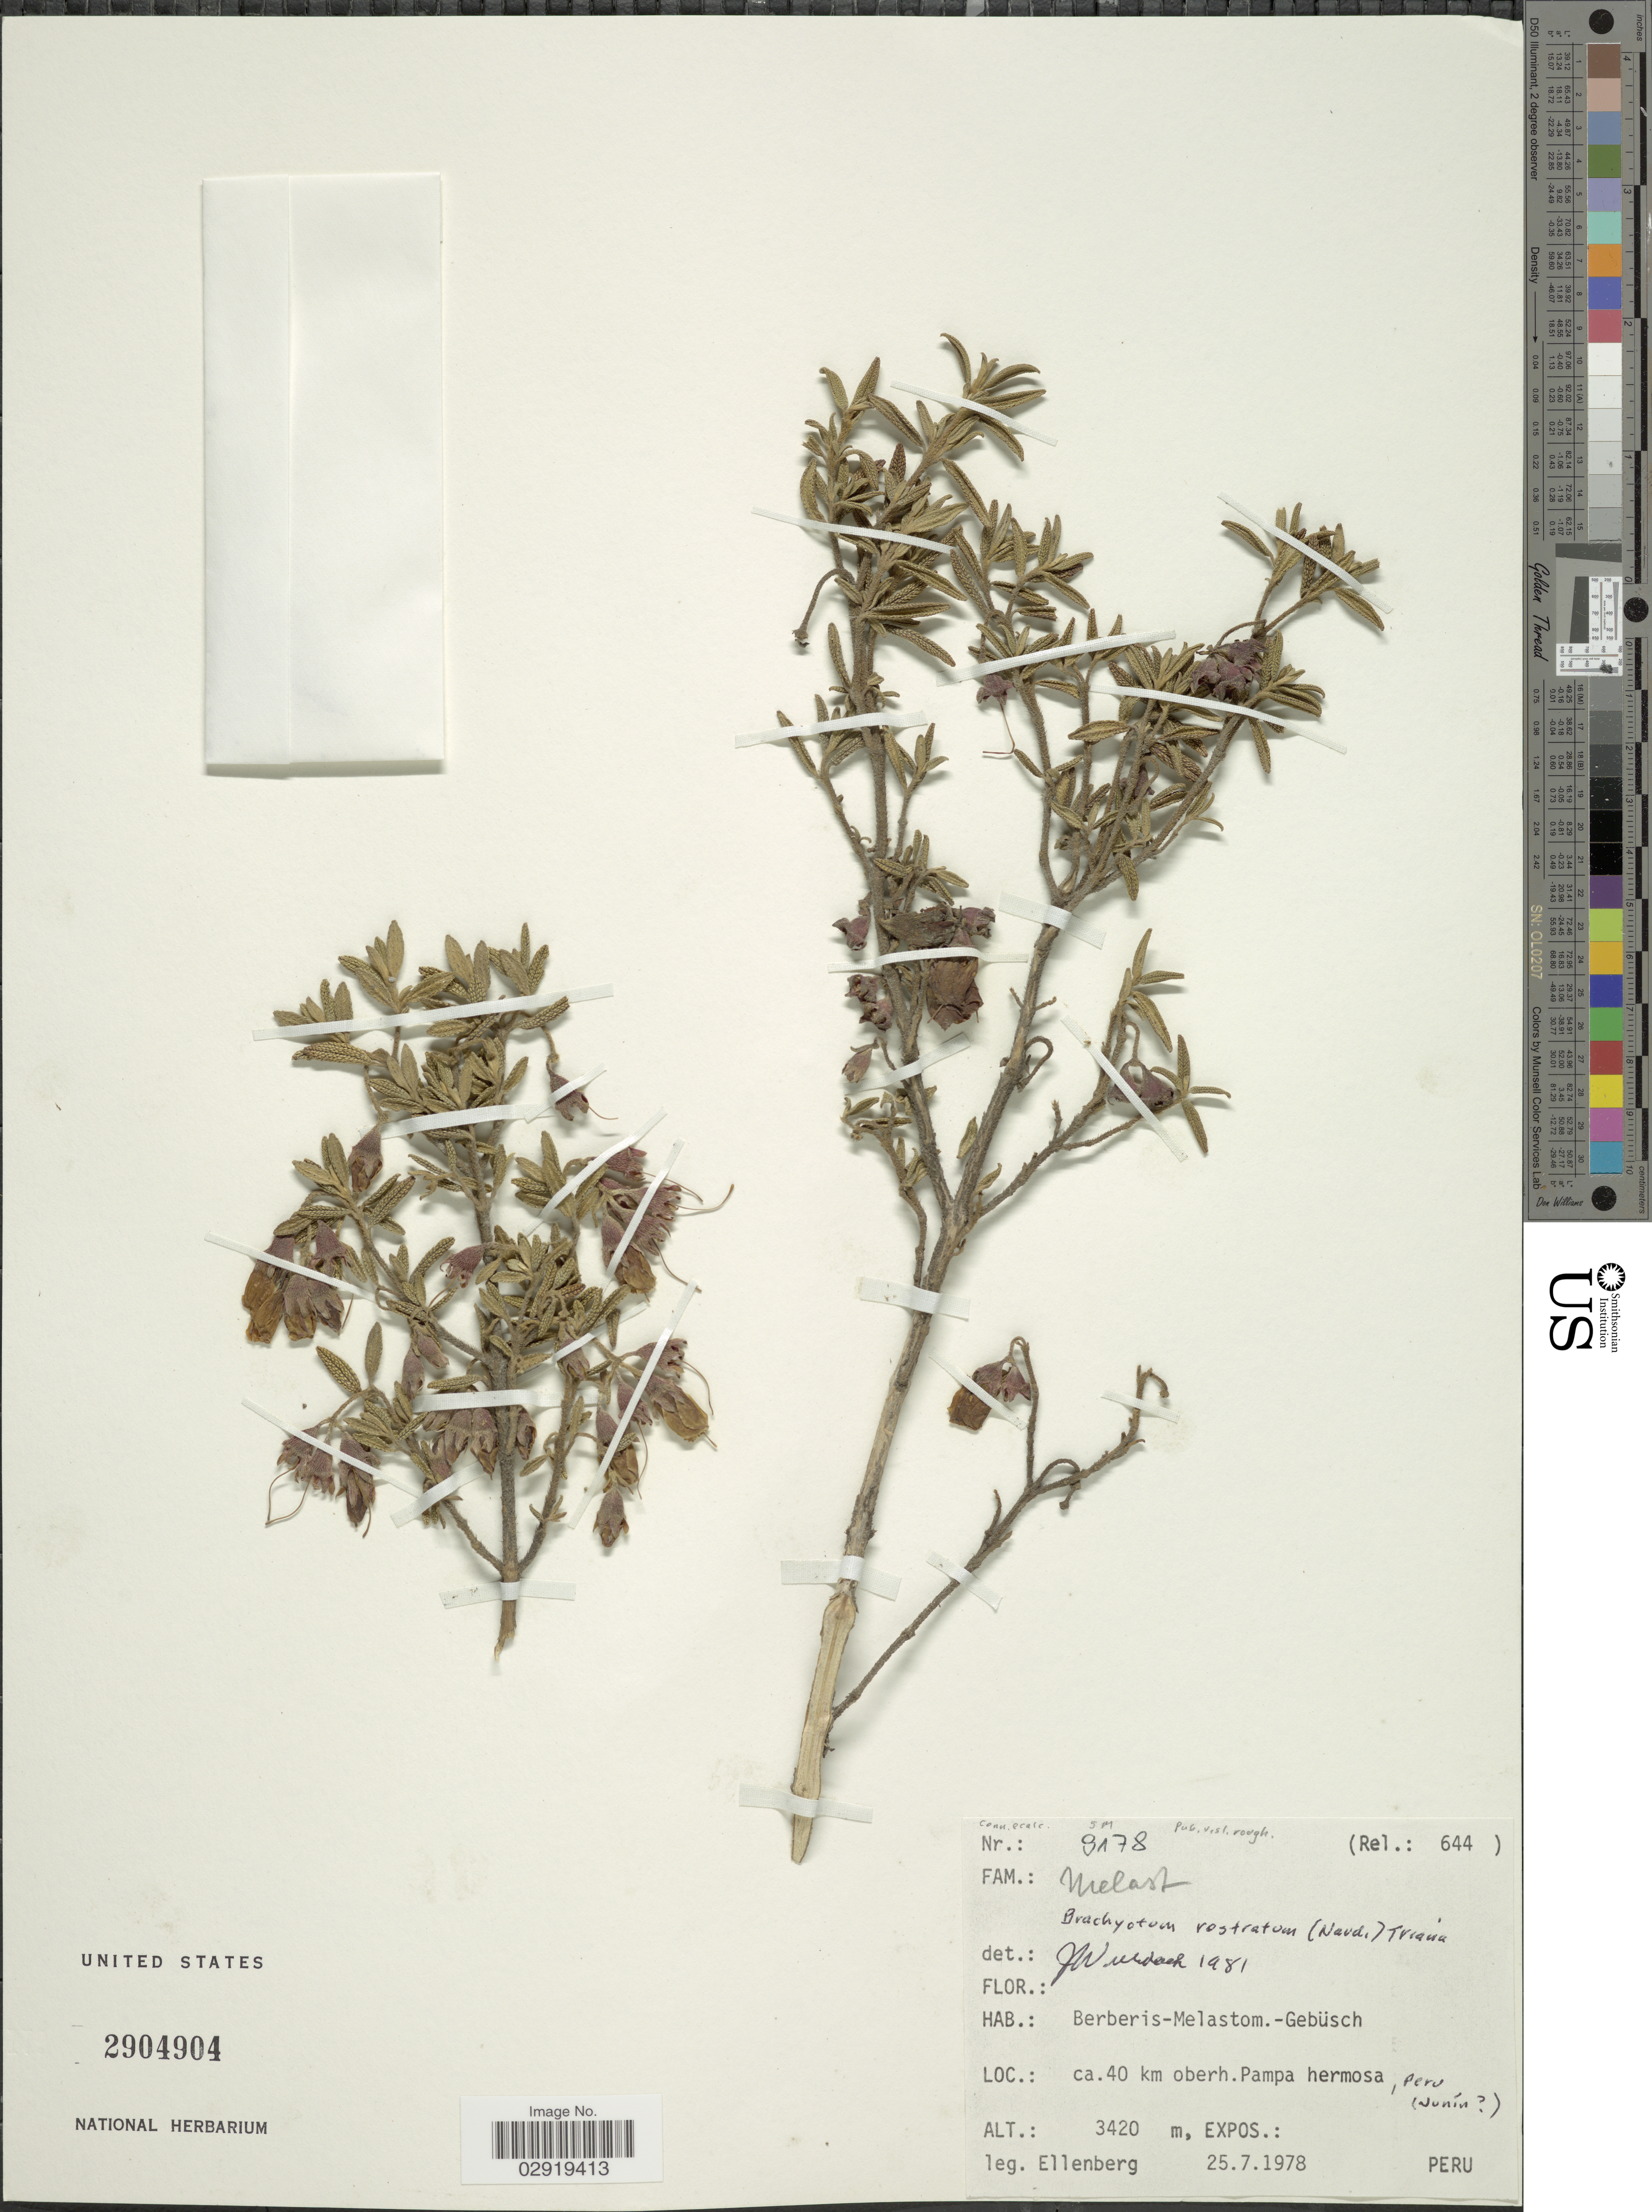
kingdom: Plantae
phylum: Tracheophyta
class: Magnoliopsida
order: Myrtales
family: Melastomataceae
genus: Brachyotum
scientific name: Brachyotum rostratum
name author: (Naudin) Triana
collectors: Ellenberg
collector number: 9178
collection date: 1978-07-25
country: Peru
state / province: Junín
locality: Ca. 40 km oberh. Pampa hermosa.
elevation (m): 3420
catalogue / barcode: US 2904904